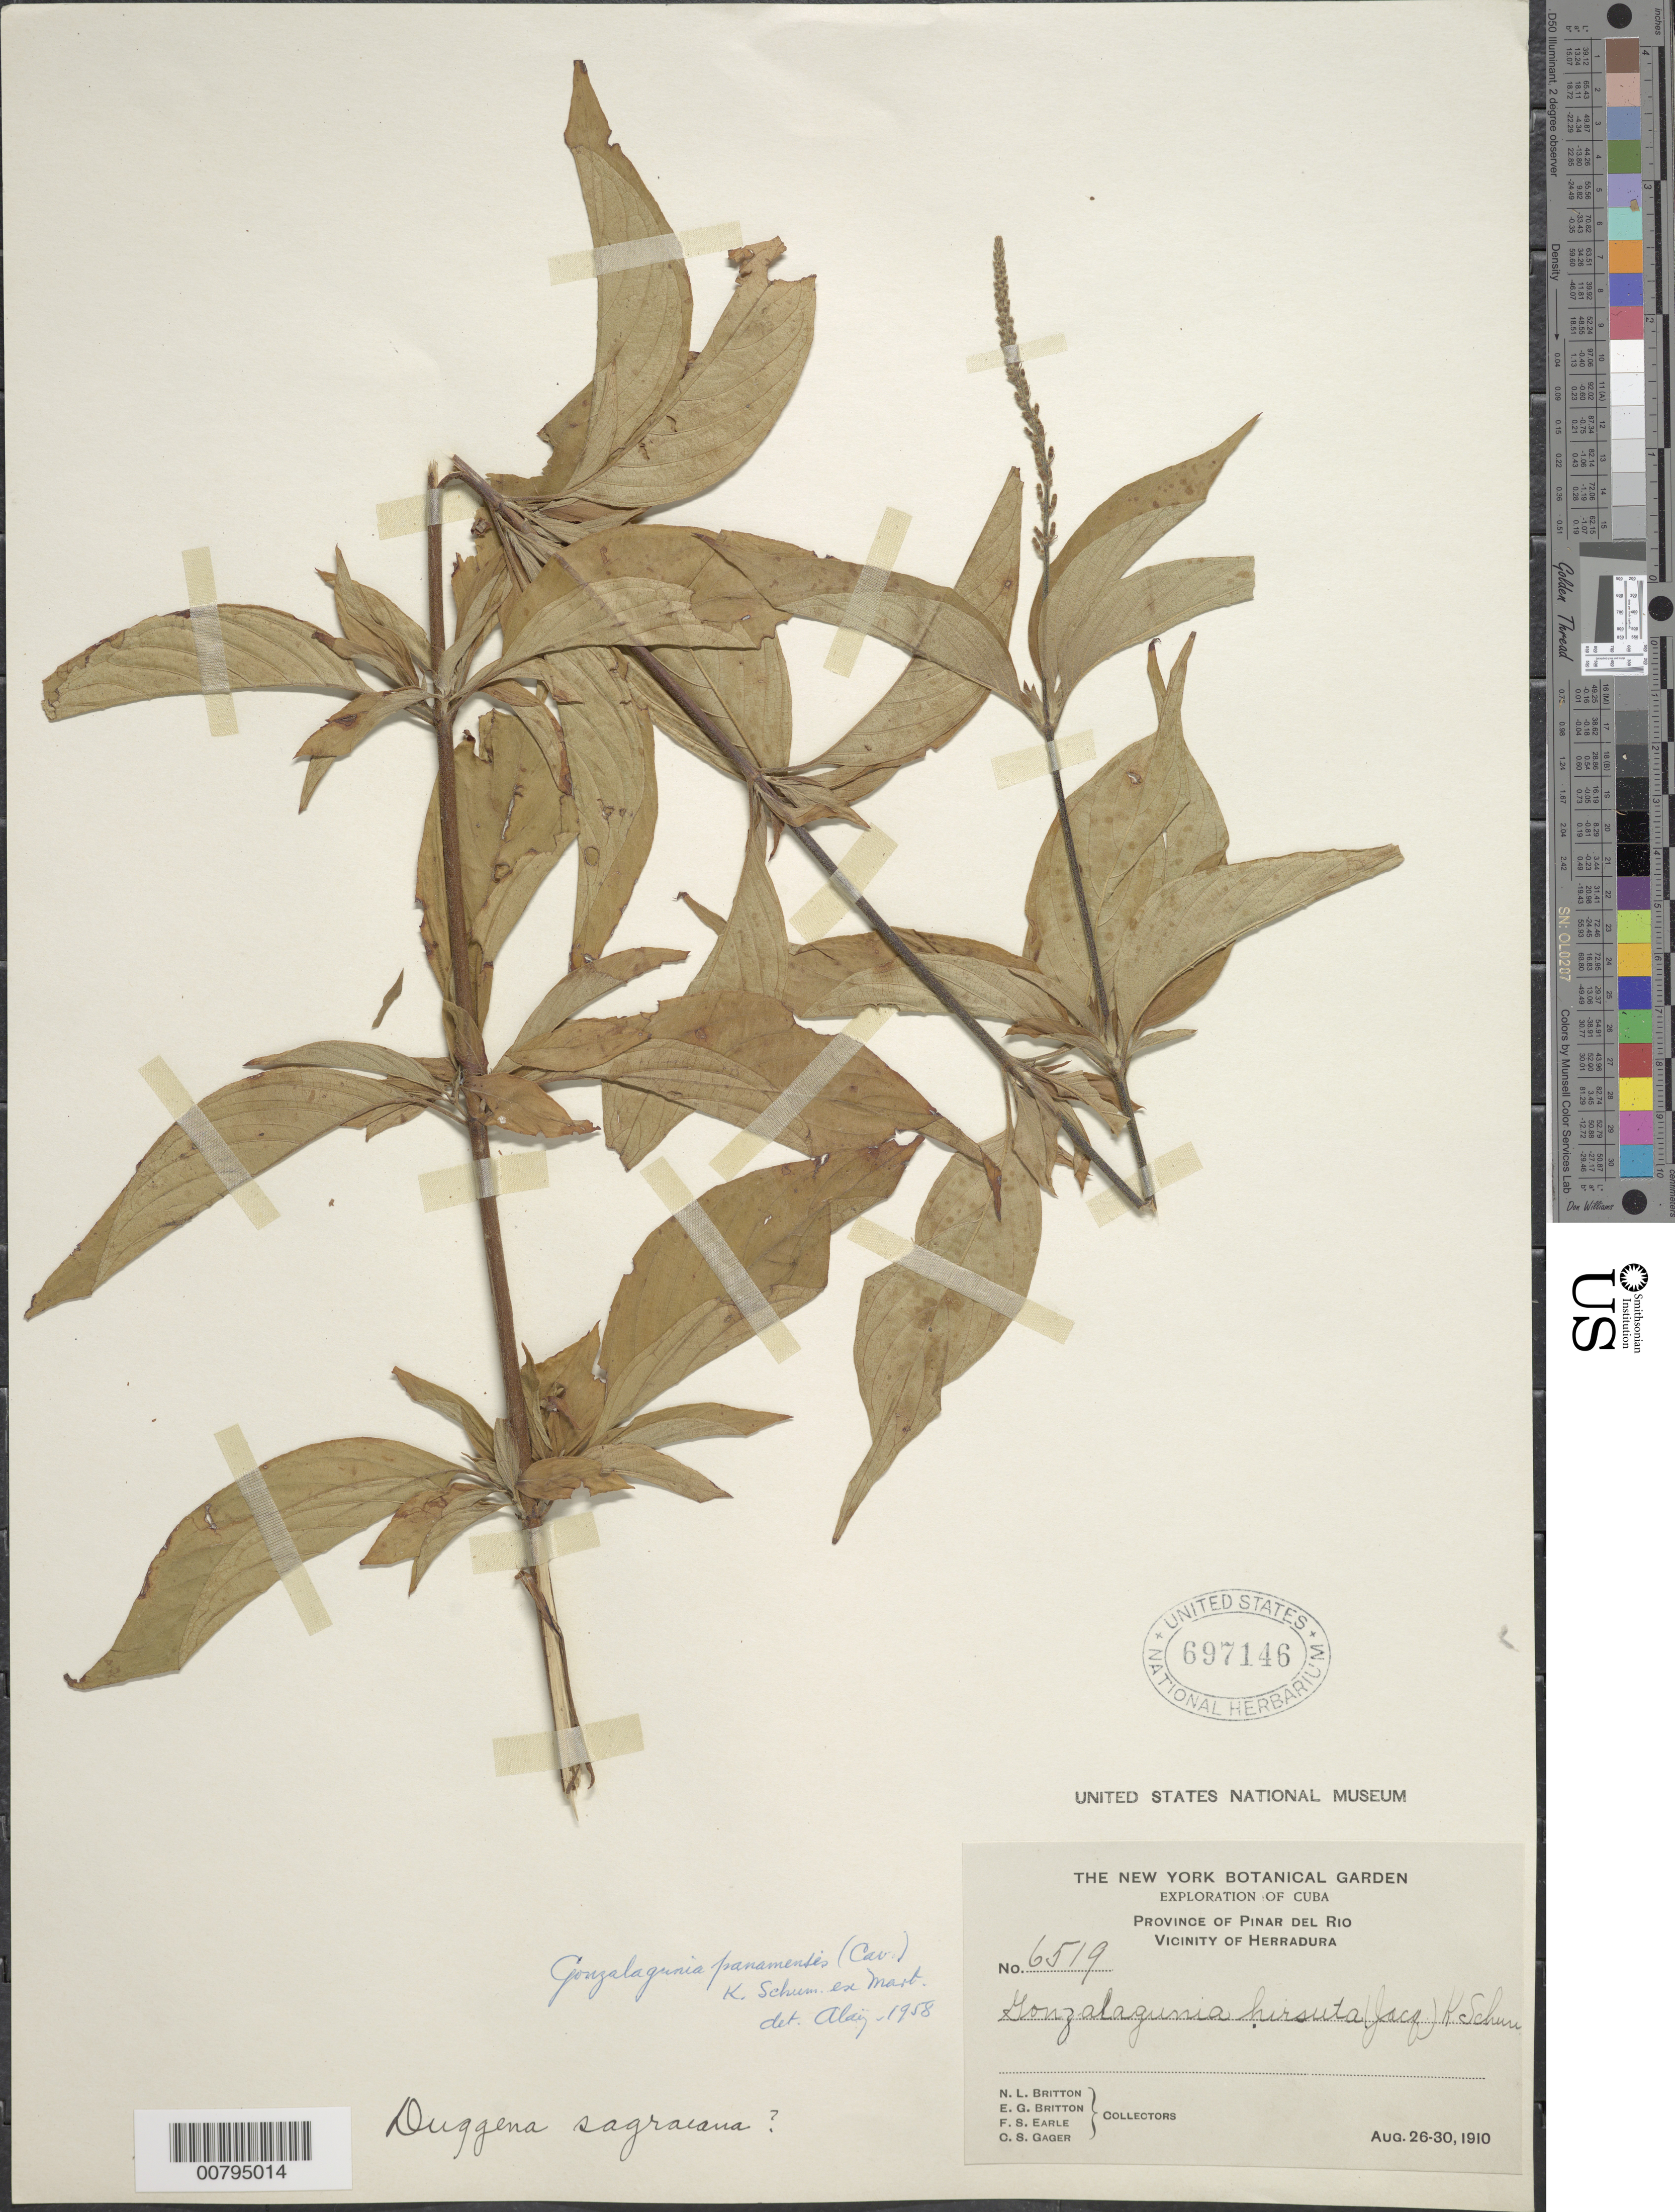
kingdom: Plantae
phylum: Tracheophyta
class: Magnoliopsida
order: Gentianales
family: Rubiaceae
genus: Gonzalagunia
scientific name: Gonzalagunia panamensis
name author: (Cav.) K. Schum.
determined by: Liogier, Alain H.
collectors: N. Britton, E. G. Britton, F. S. Earle & C. Gager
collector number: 6519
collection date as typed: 26 Aug 1910 to 30 Aug 1910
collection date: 1910-08-26/1910-08-30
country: Cuba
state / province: Pinar del Río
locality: Vicinity of Herradura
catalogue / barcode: US 697146